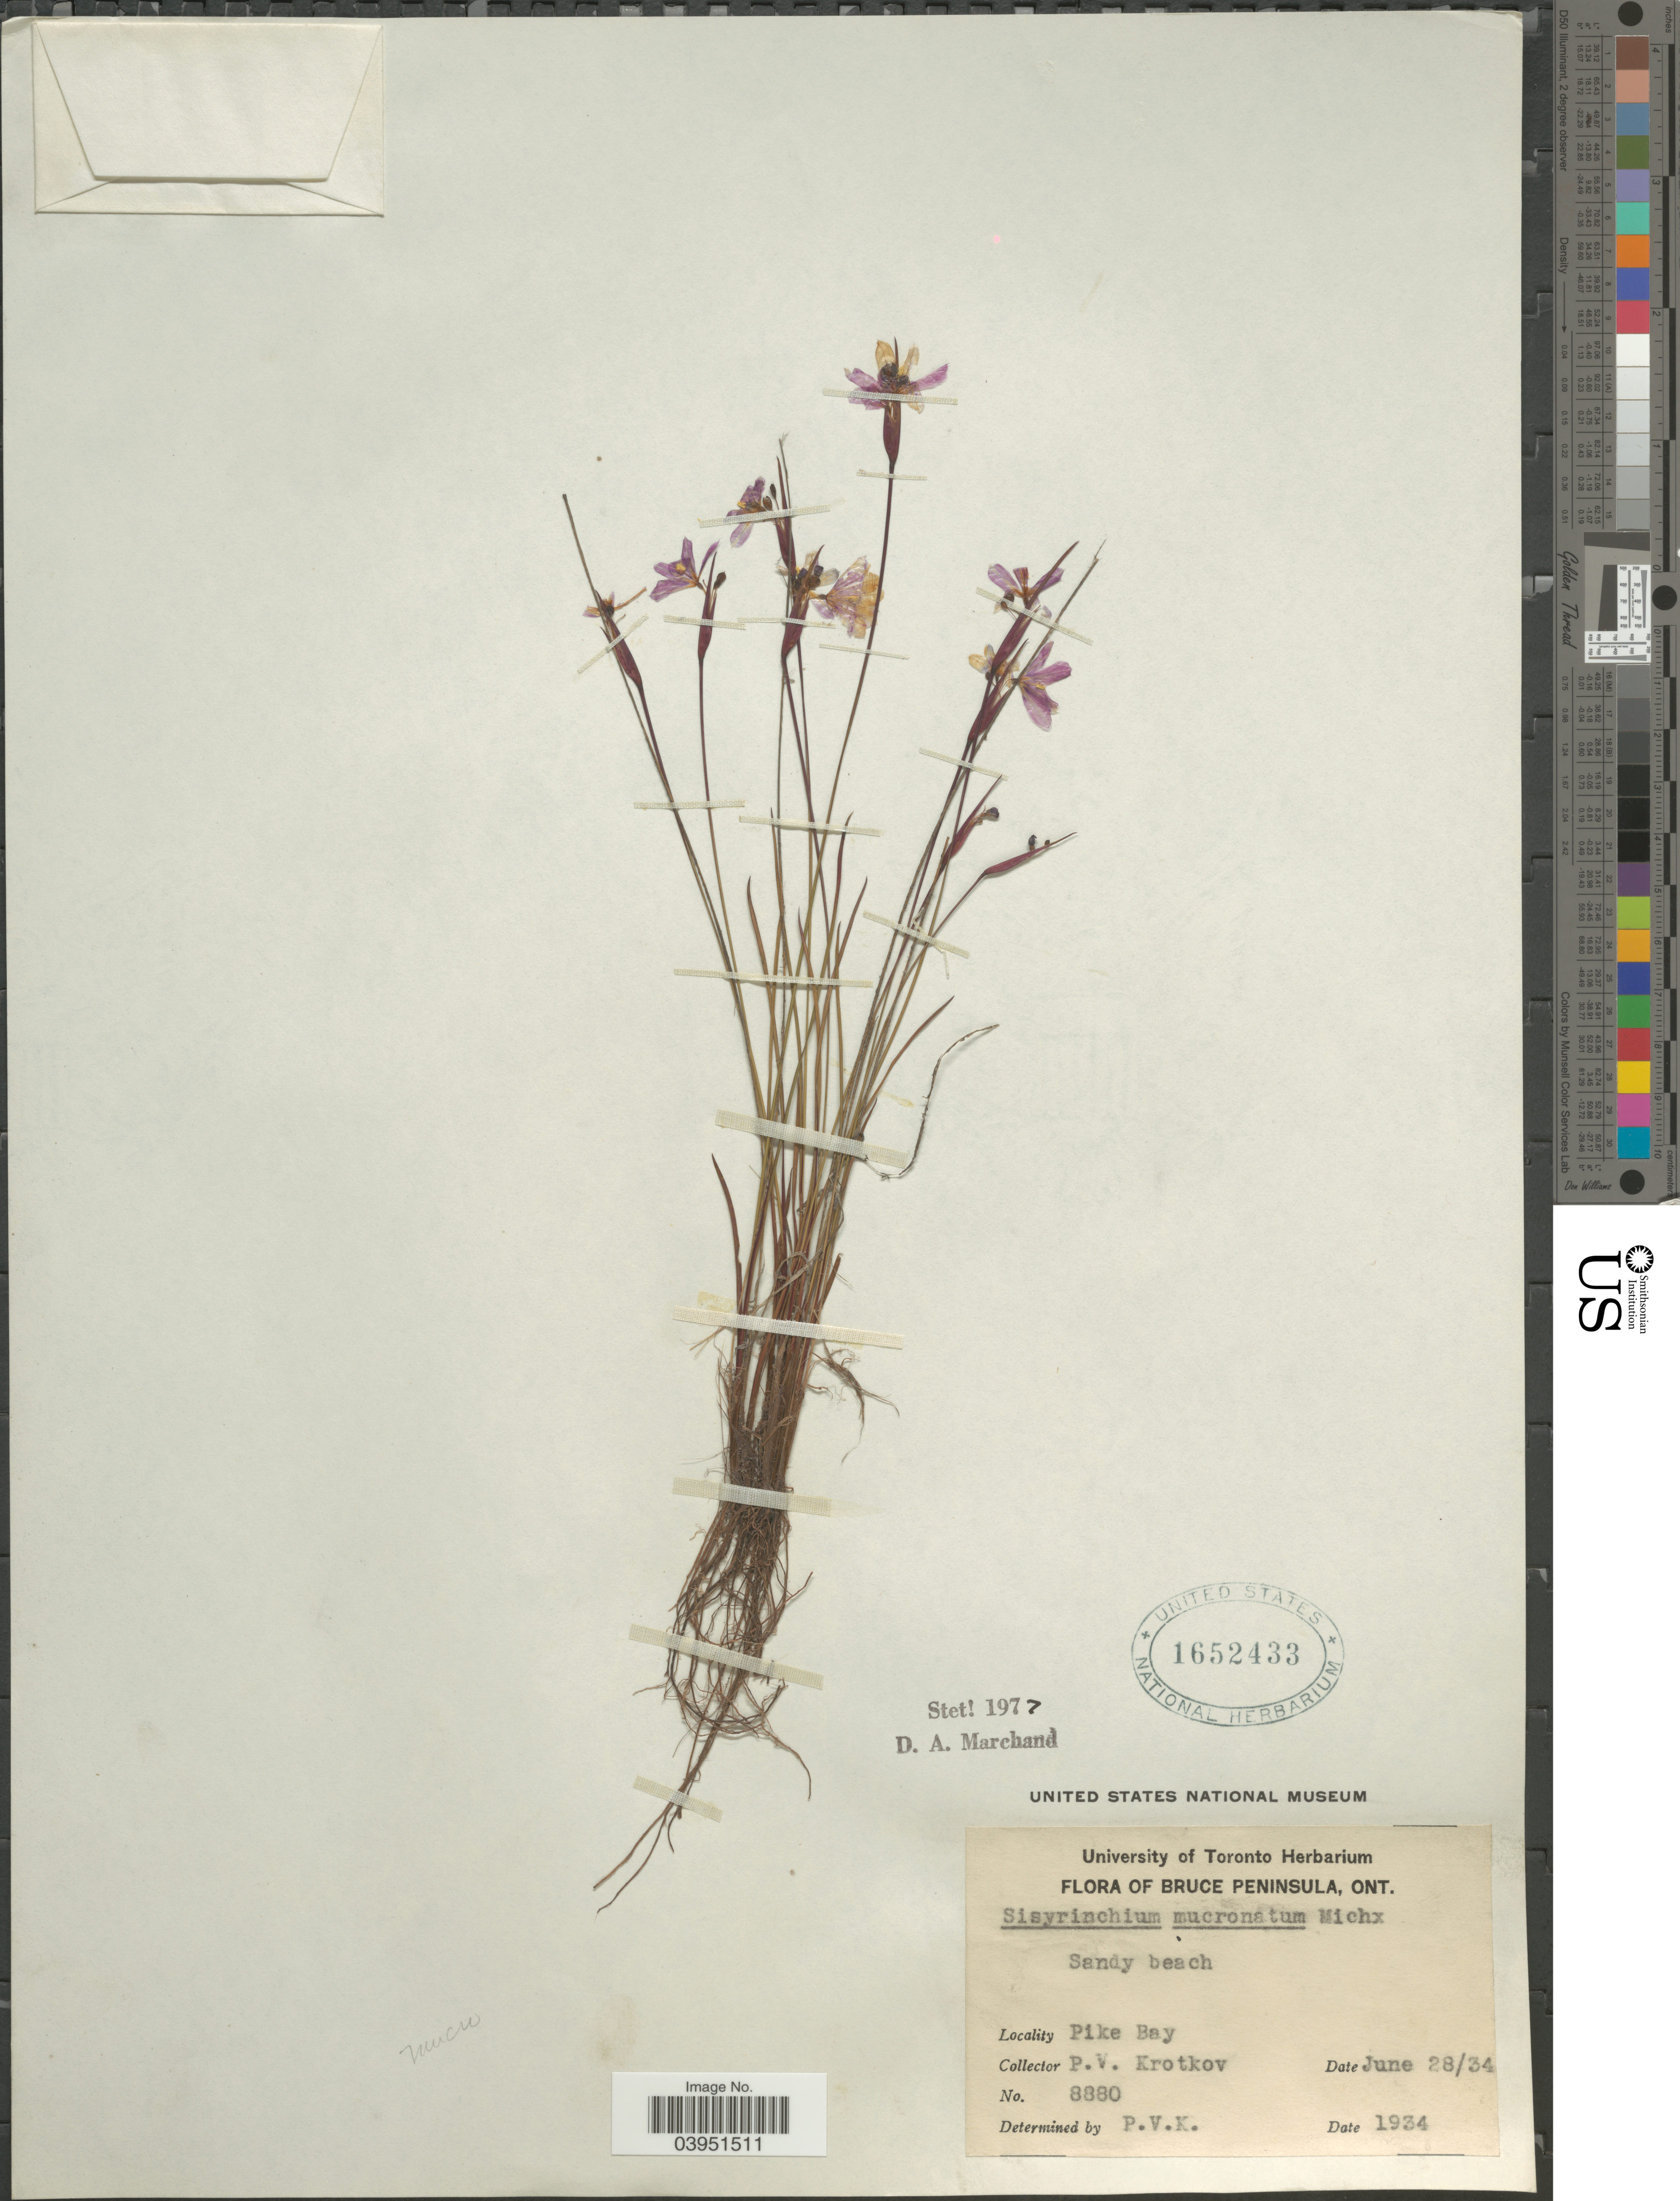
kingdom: Plantae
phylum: Tracheophyta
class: Liliopsida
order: Asparagales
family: Iridaceae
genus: Sisyrinchium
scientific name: Sisyrinchium mucronatum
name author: Michx.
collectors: P. V. Krotkov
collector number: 8880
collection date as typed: Transcribed d/m/y: 28/6/34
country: Canada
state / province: Ontario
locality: Bruce Peninsula. Sandy beach. Pike Bay.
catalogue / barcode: US 1652433